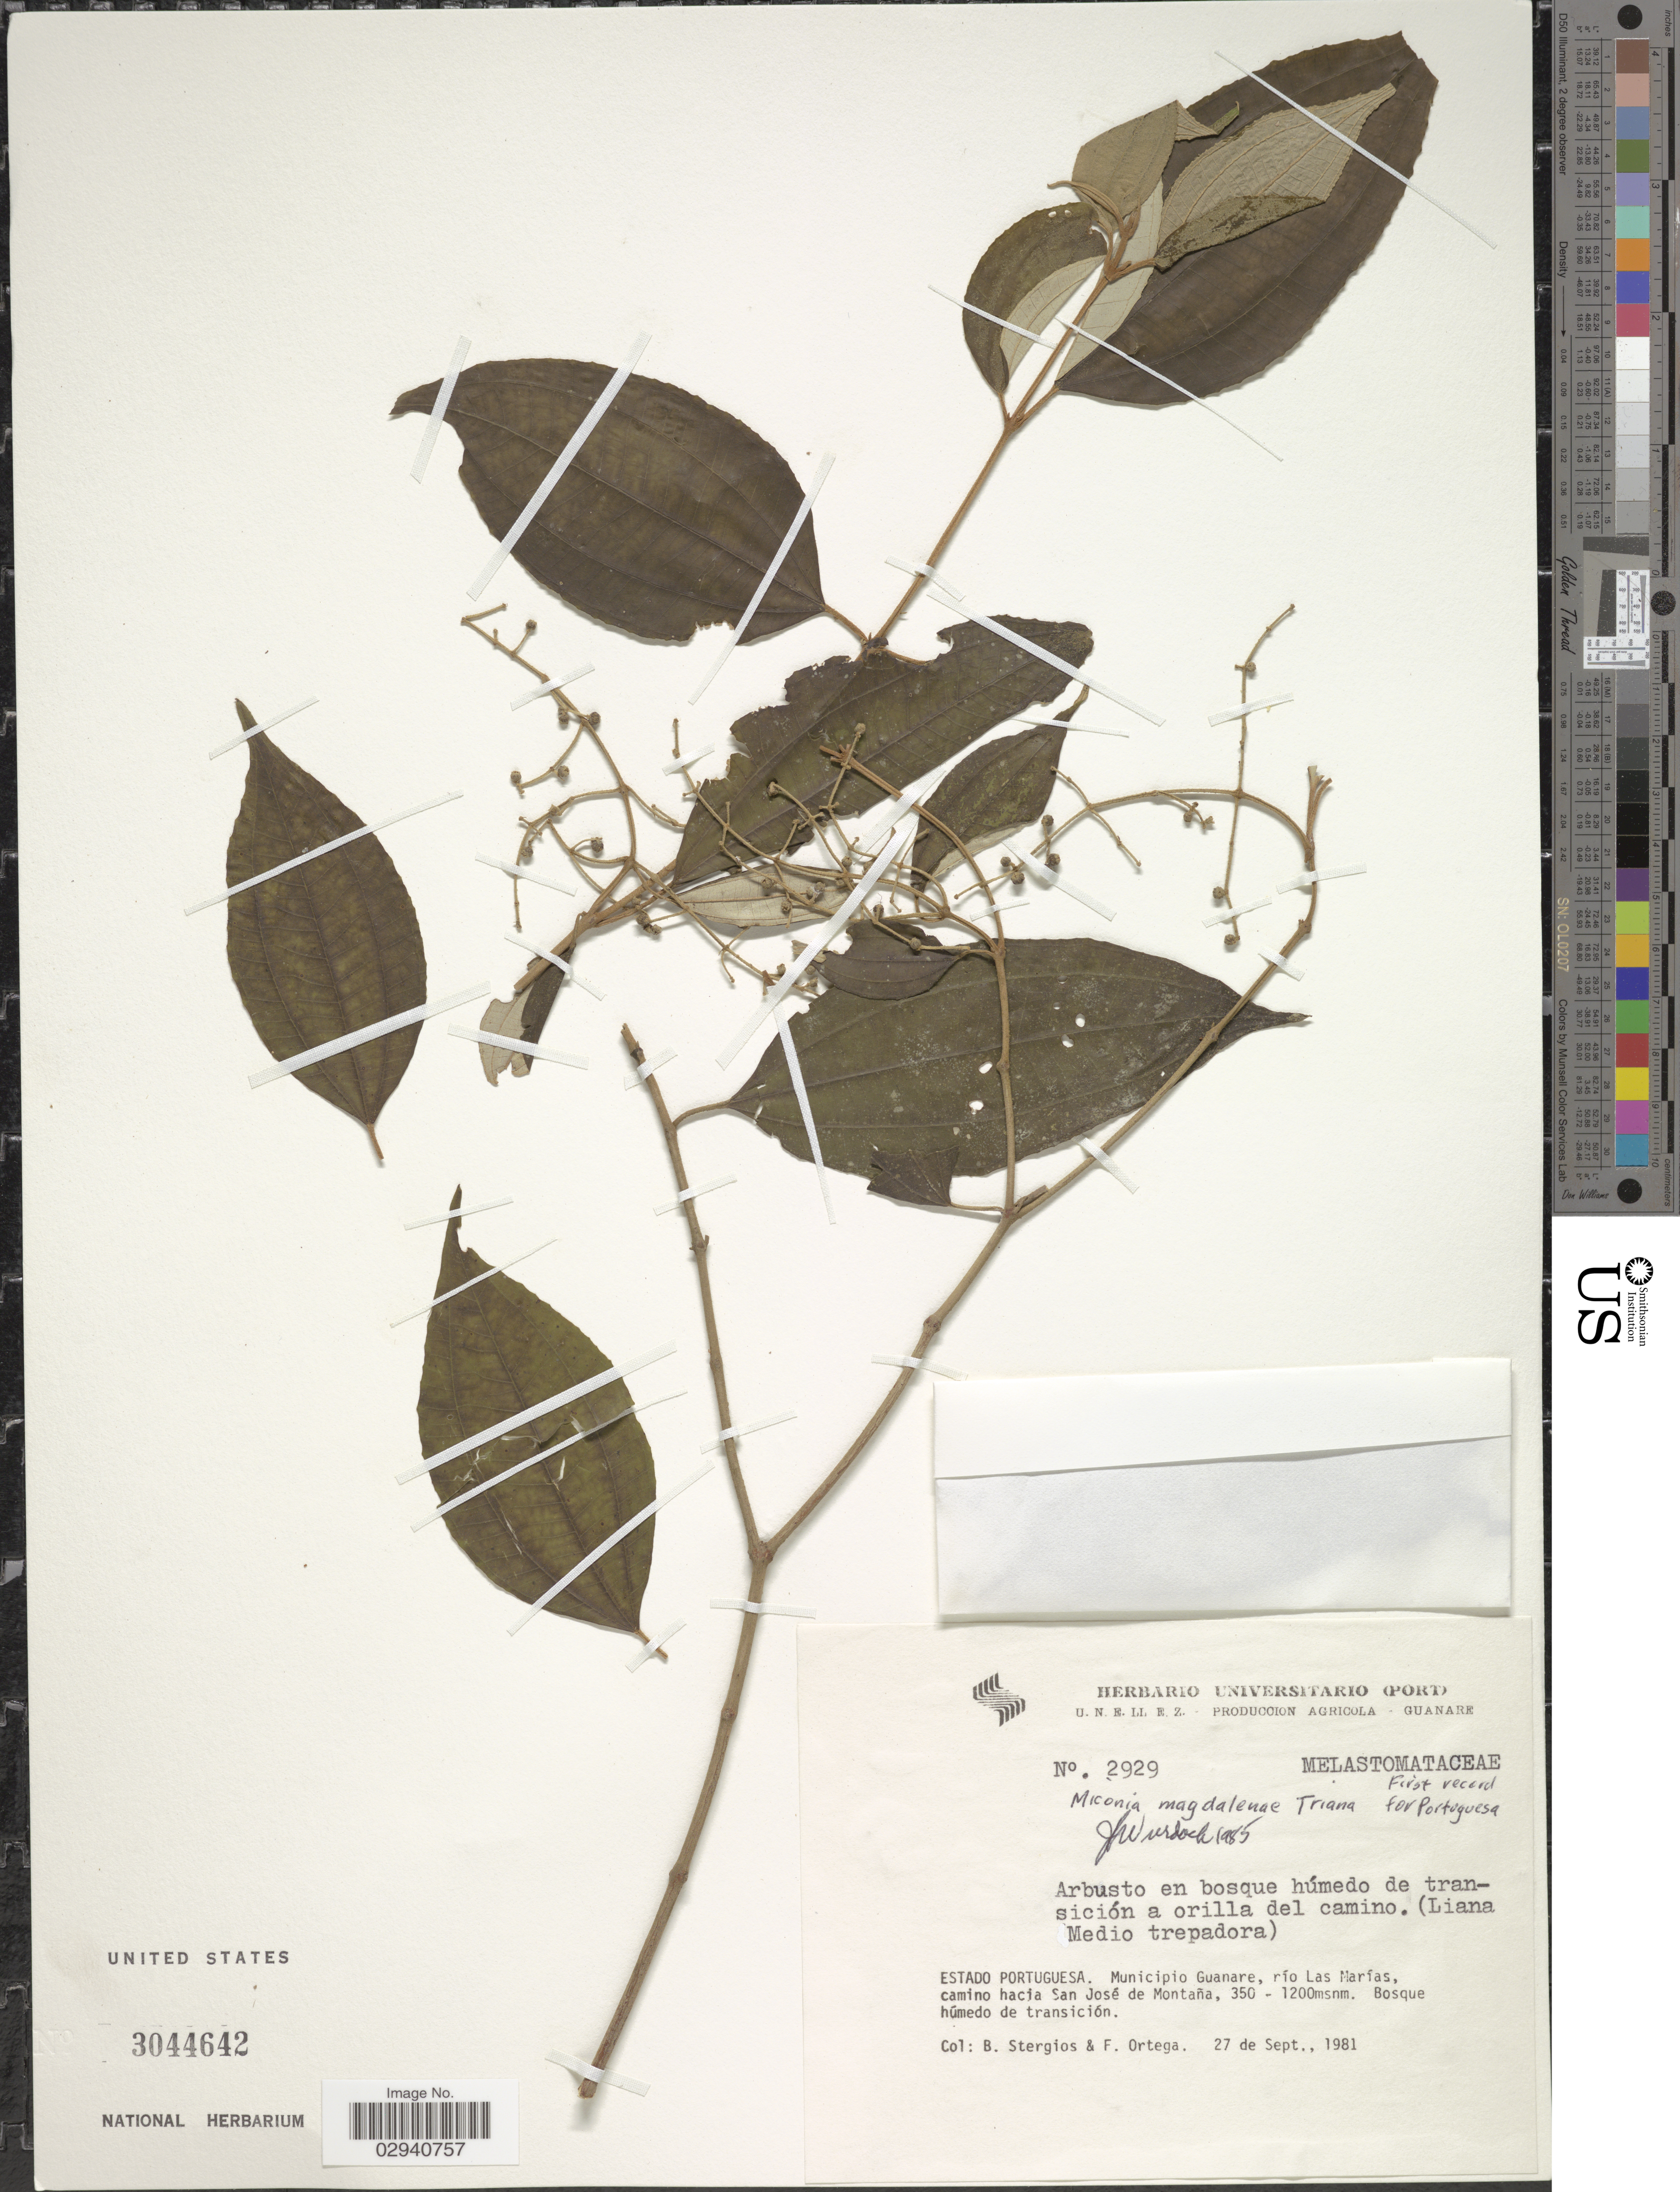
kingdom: Plantae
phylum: Tracheophyta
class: Magnoliopsida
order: Myrtales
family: Melastomataceae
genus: Miconia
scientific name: Miconia magdalenae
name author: Triana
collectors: B. G. Stergios & F. J. Ortega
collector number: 2929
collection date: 1981-09-27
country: Venezuela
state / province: Portuguesa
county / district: Guanare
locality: Río Las Marías, camino hacia San José de Montaña.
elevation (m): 350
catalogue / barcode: US 3044642